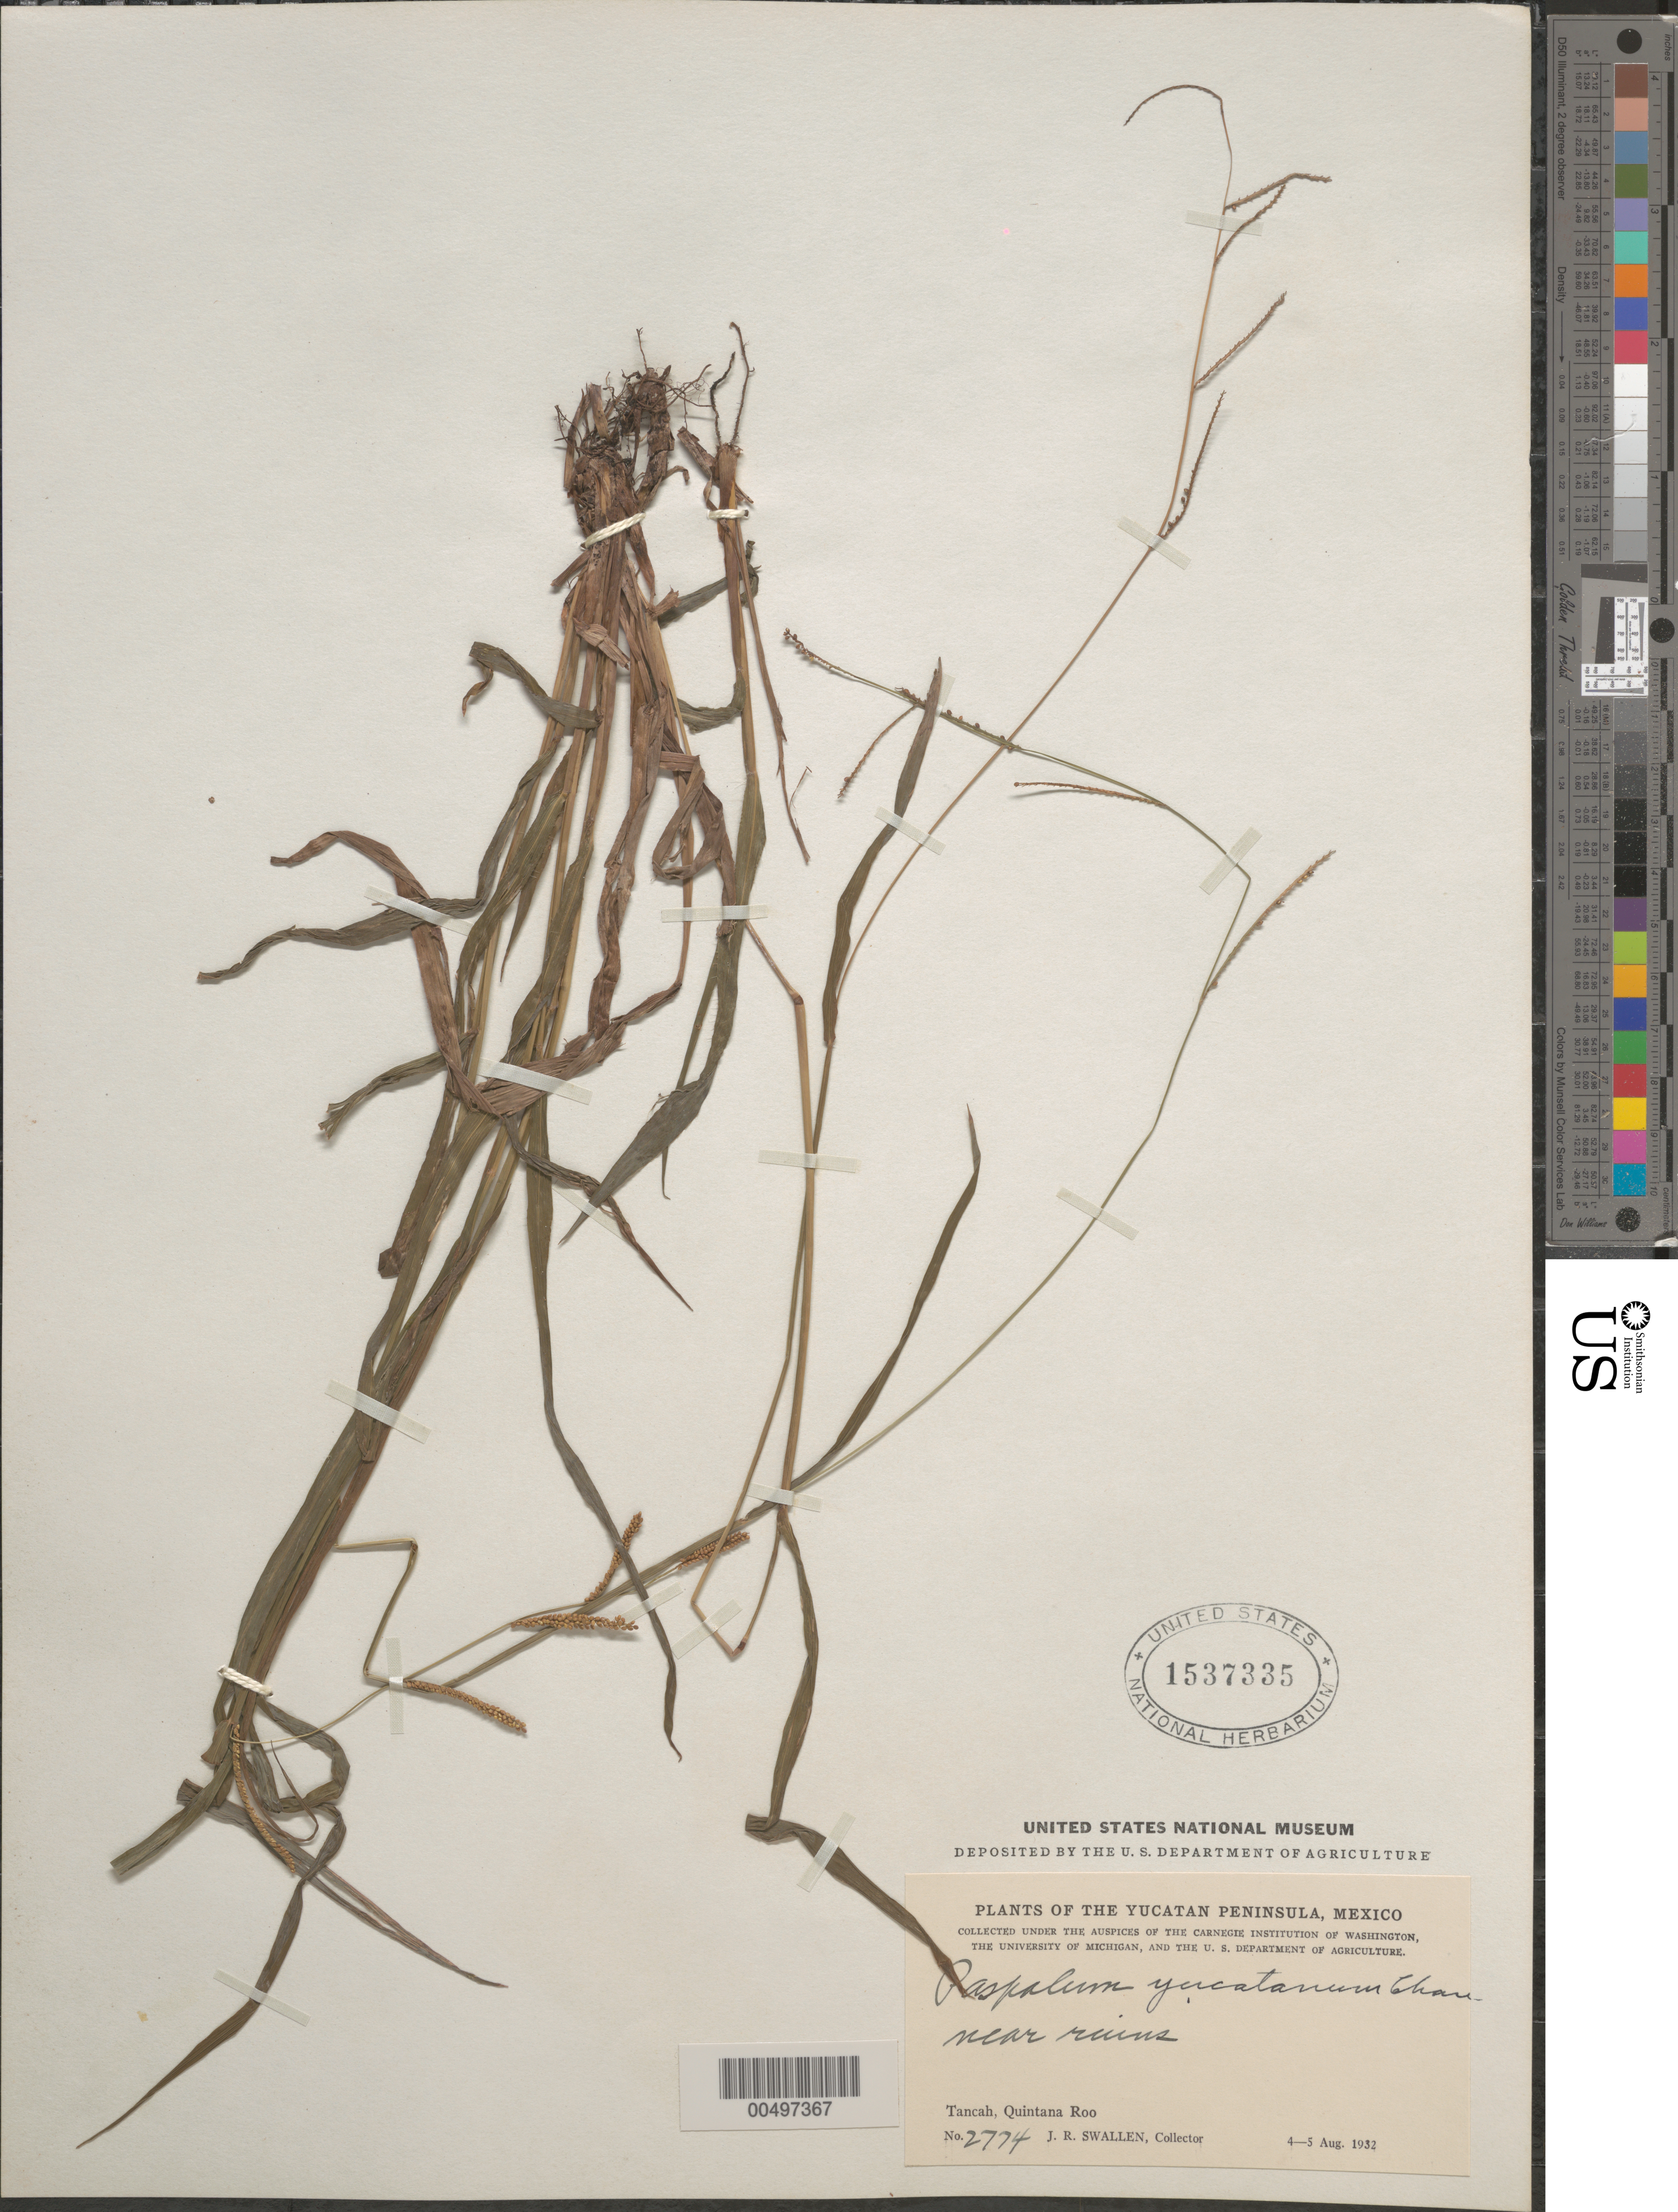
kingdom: Plantae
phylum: Tracheophyta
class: Liliopsida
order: Poales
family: Poaceae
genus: Paspalum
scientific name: Paspalum blodgettii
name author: Chapm.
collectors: J. R. Swallen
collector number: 2774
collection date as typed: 4 Aug 1932 to 5 Aug 1932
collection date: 1932-08-04/1932-08-05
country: Mexico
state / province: Quintana Roo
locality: Yucatan Peninsula, Tancah, near ruins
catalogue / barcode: US 1537335